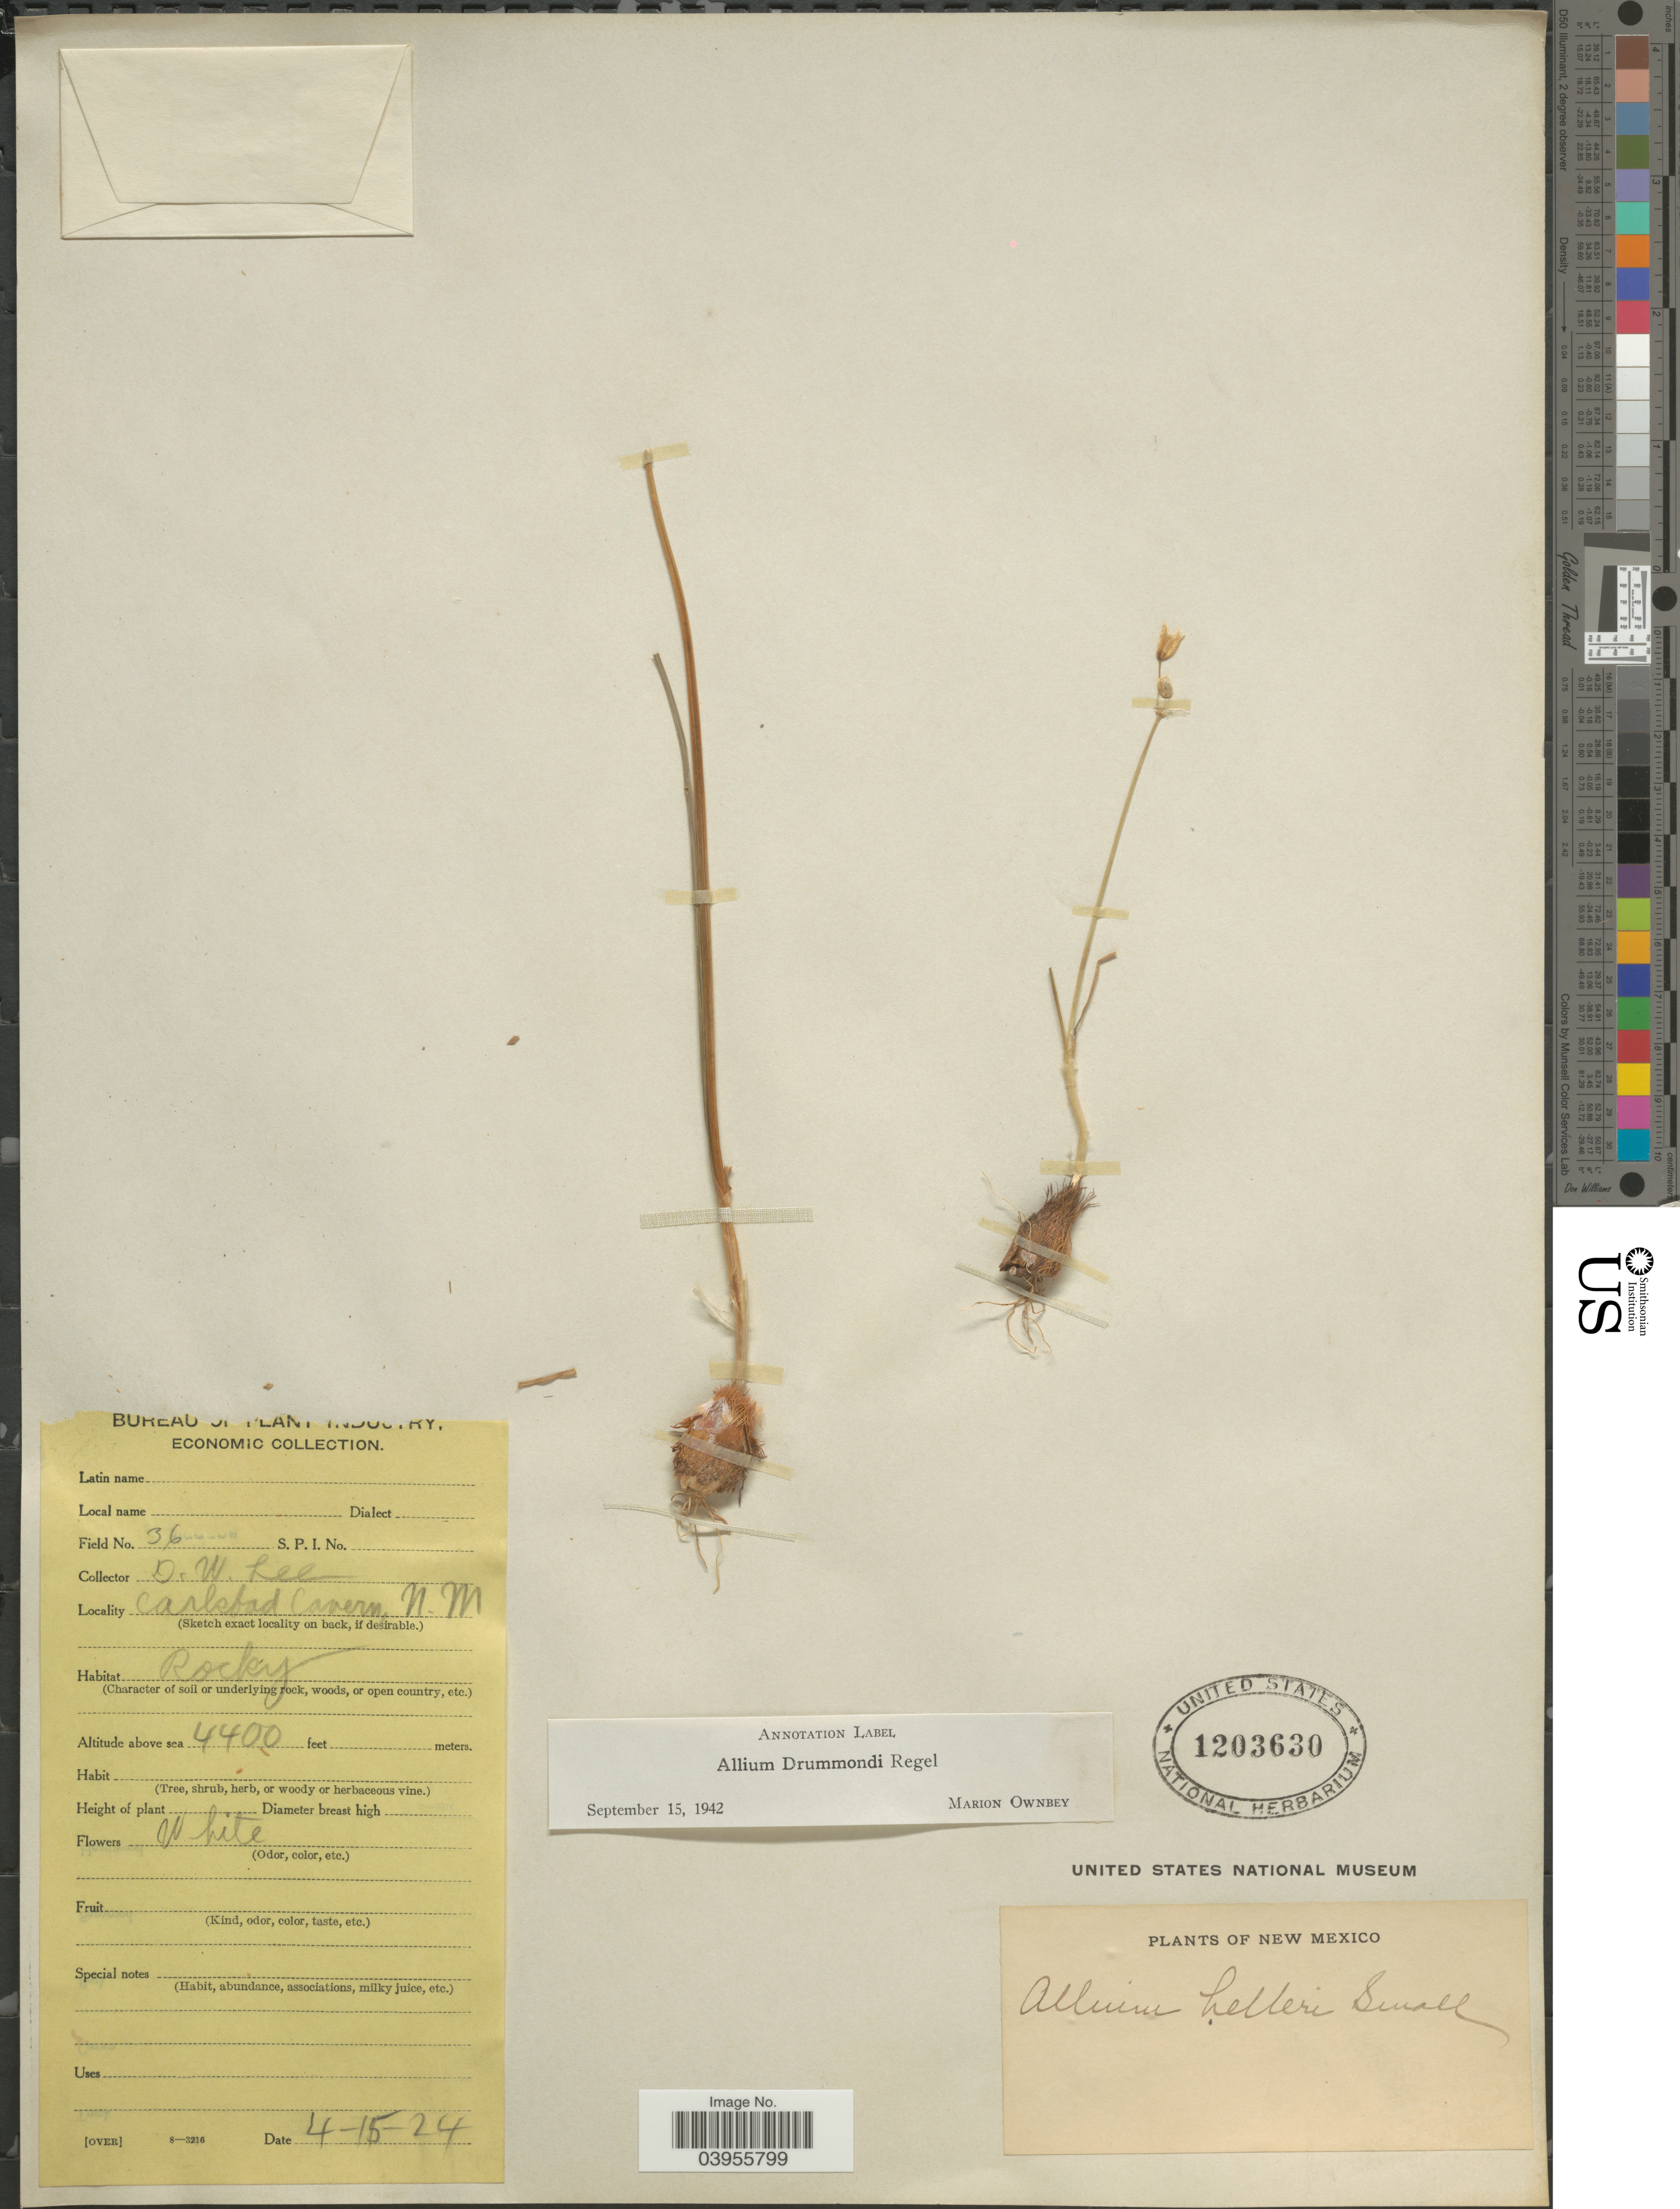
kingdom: Plantae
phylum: Tracheophyta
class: Liliopsida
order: Asparagales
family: Amaryllidaceae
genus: Allium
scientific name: Allium drummondii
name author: Regel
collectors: D. Lee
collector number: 36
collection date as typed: Transcribed d/m/y: 15/4/24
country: United States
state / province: New Mexico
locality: Carlsbad Cavern.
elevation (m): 1341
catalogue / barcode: US 1203630